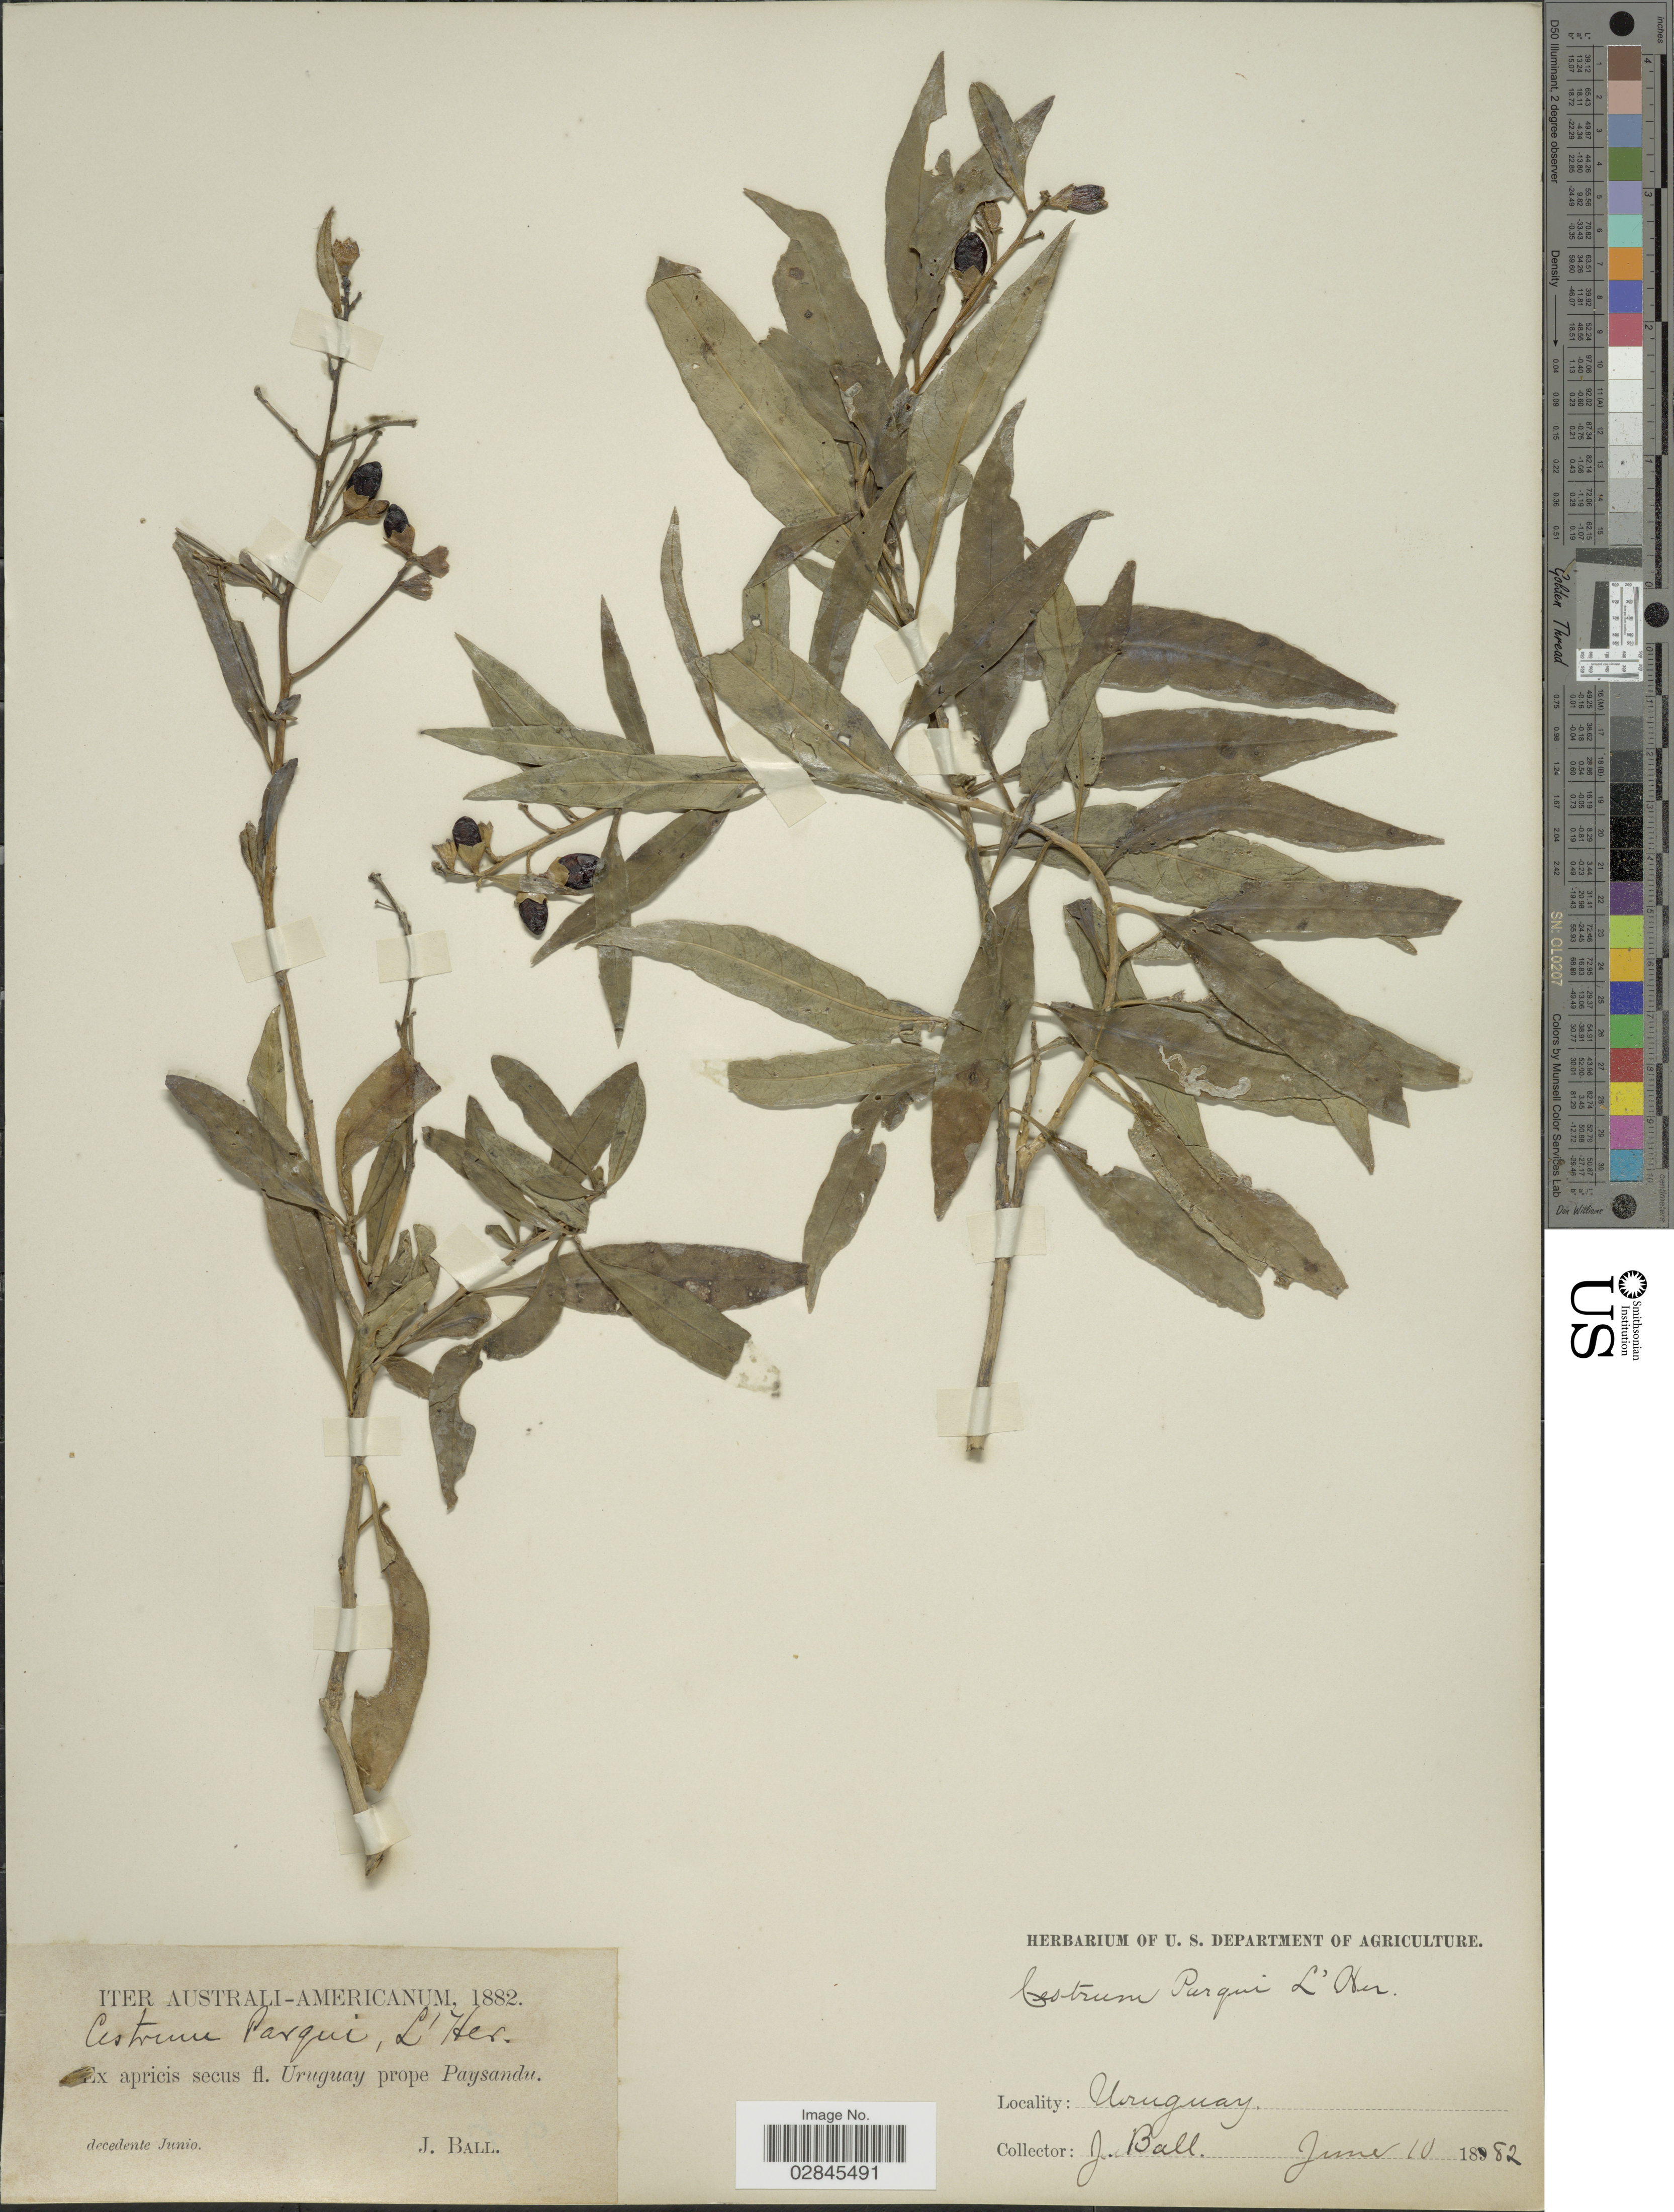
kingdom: Plantae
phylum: Tracheophyta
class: Magnoliopsida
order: Solanales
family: Solanaceae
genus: Cestrum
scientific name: Cestrum parqui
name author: L'Hér.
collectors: J. Ball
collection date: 1882-06-10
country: Uruguay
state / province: Paysandu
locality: Prope Paysandu.